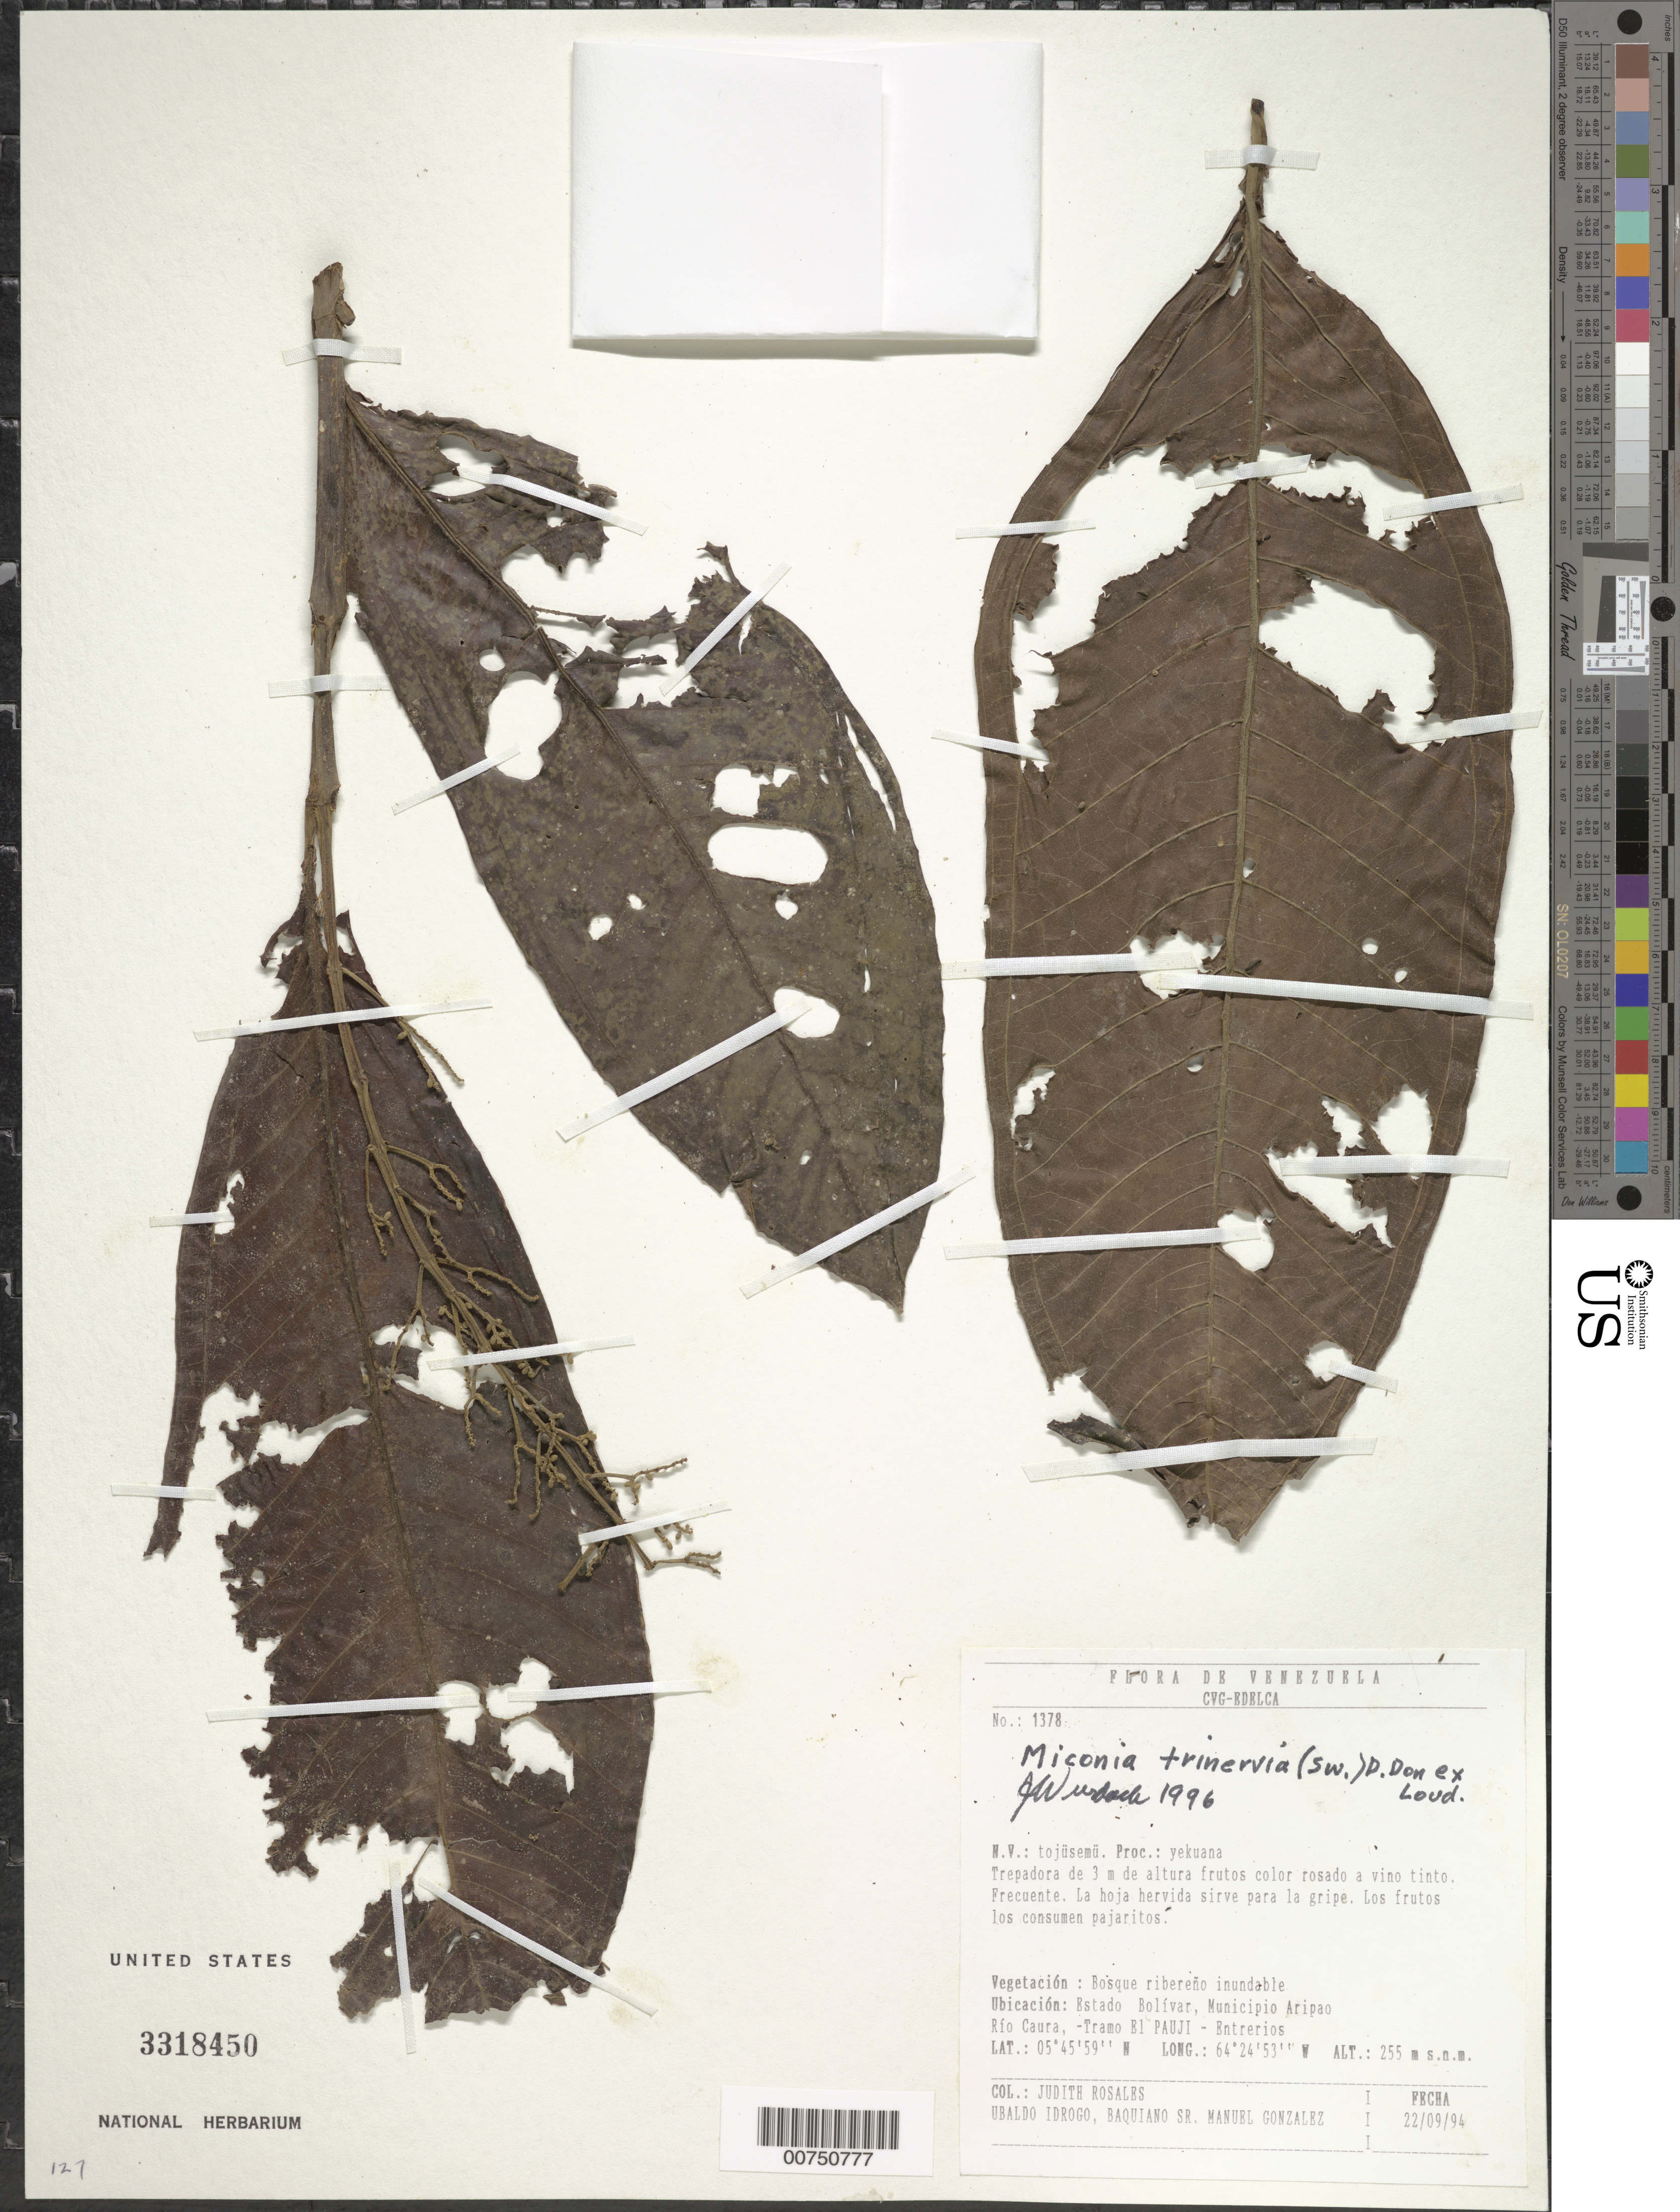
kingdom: Plantae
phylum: Tracheophyta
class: Magnoliopsida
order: Myrtales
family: Melastomataceae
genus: Miconia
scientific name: Miconia trinervia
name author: (Sw.) D. Don ex Loudon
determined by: Wurdack, John J., (US), US (UNITED STATES)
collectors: J. Rosales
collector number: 1378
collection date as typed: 22-Sep-94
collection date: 1994-09-22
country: Venezuela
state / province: Bolívar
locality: Mun. Aripao, Río Caura, Tramo El Pauji-Entreríos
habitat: Inundated riverine forest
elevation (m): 255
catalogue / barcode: US 3318450